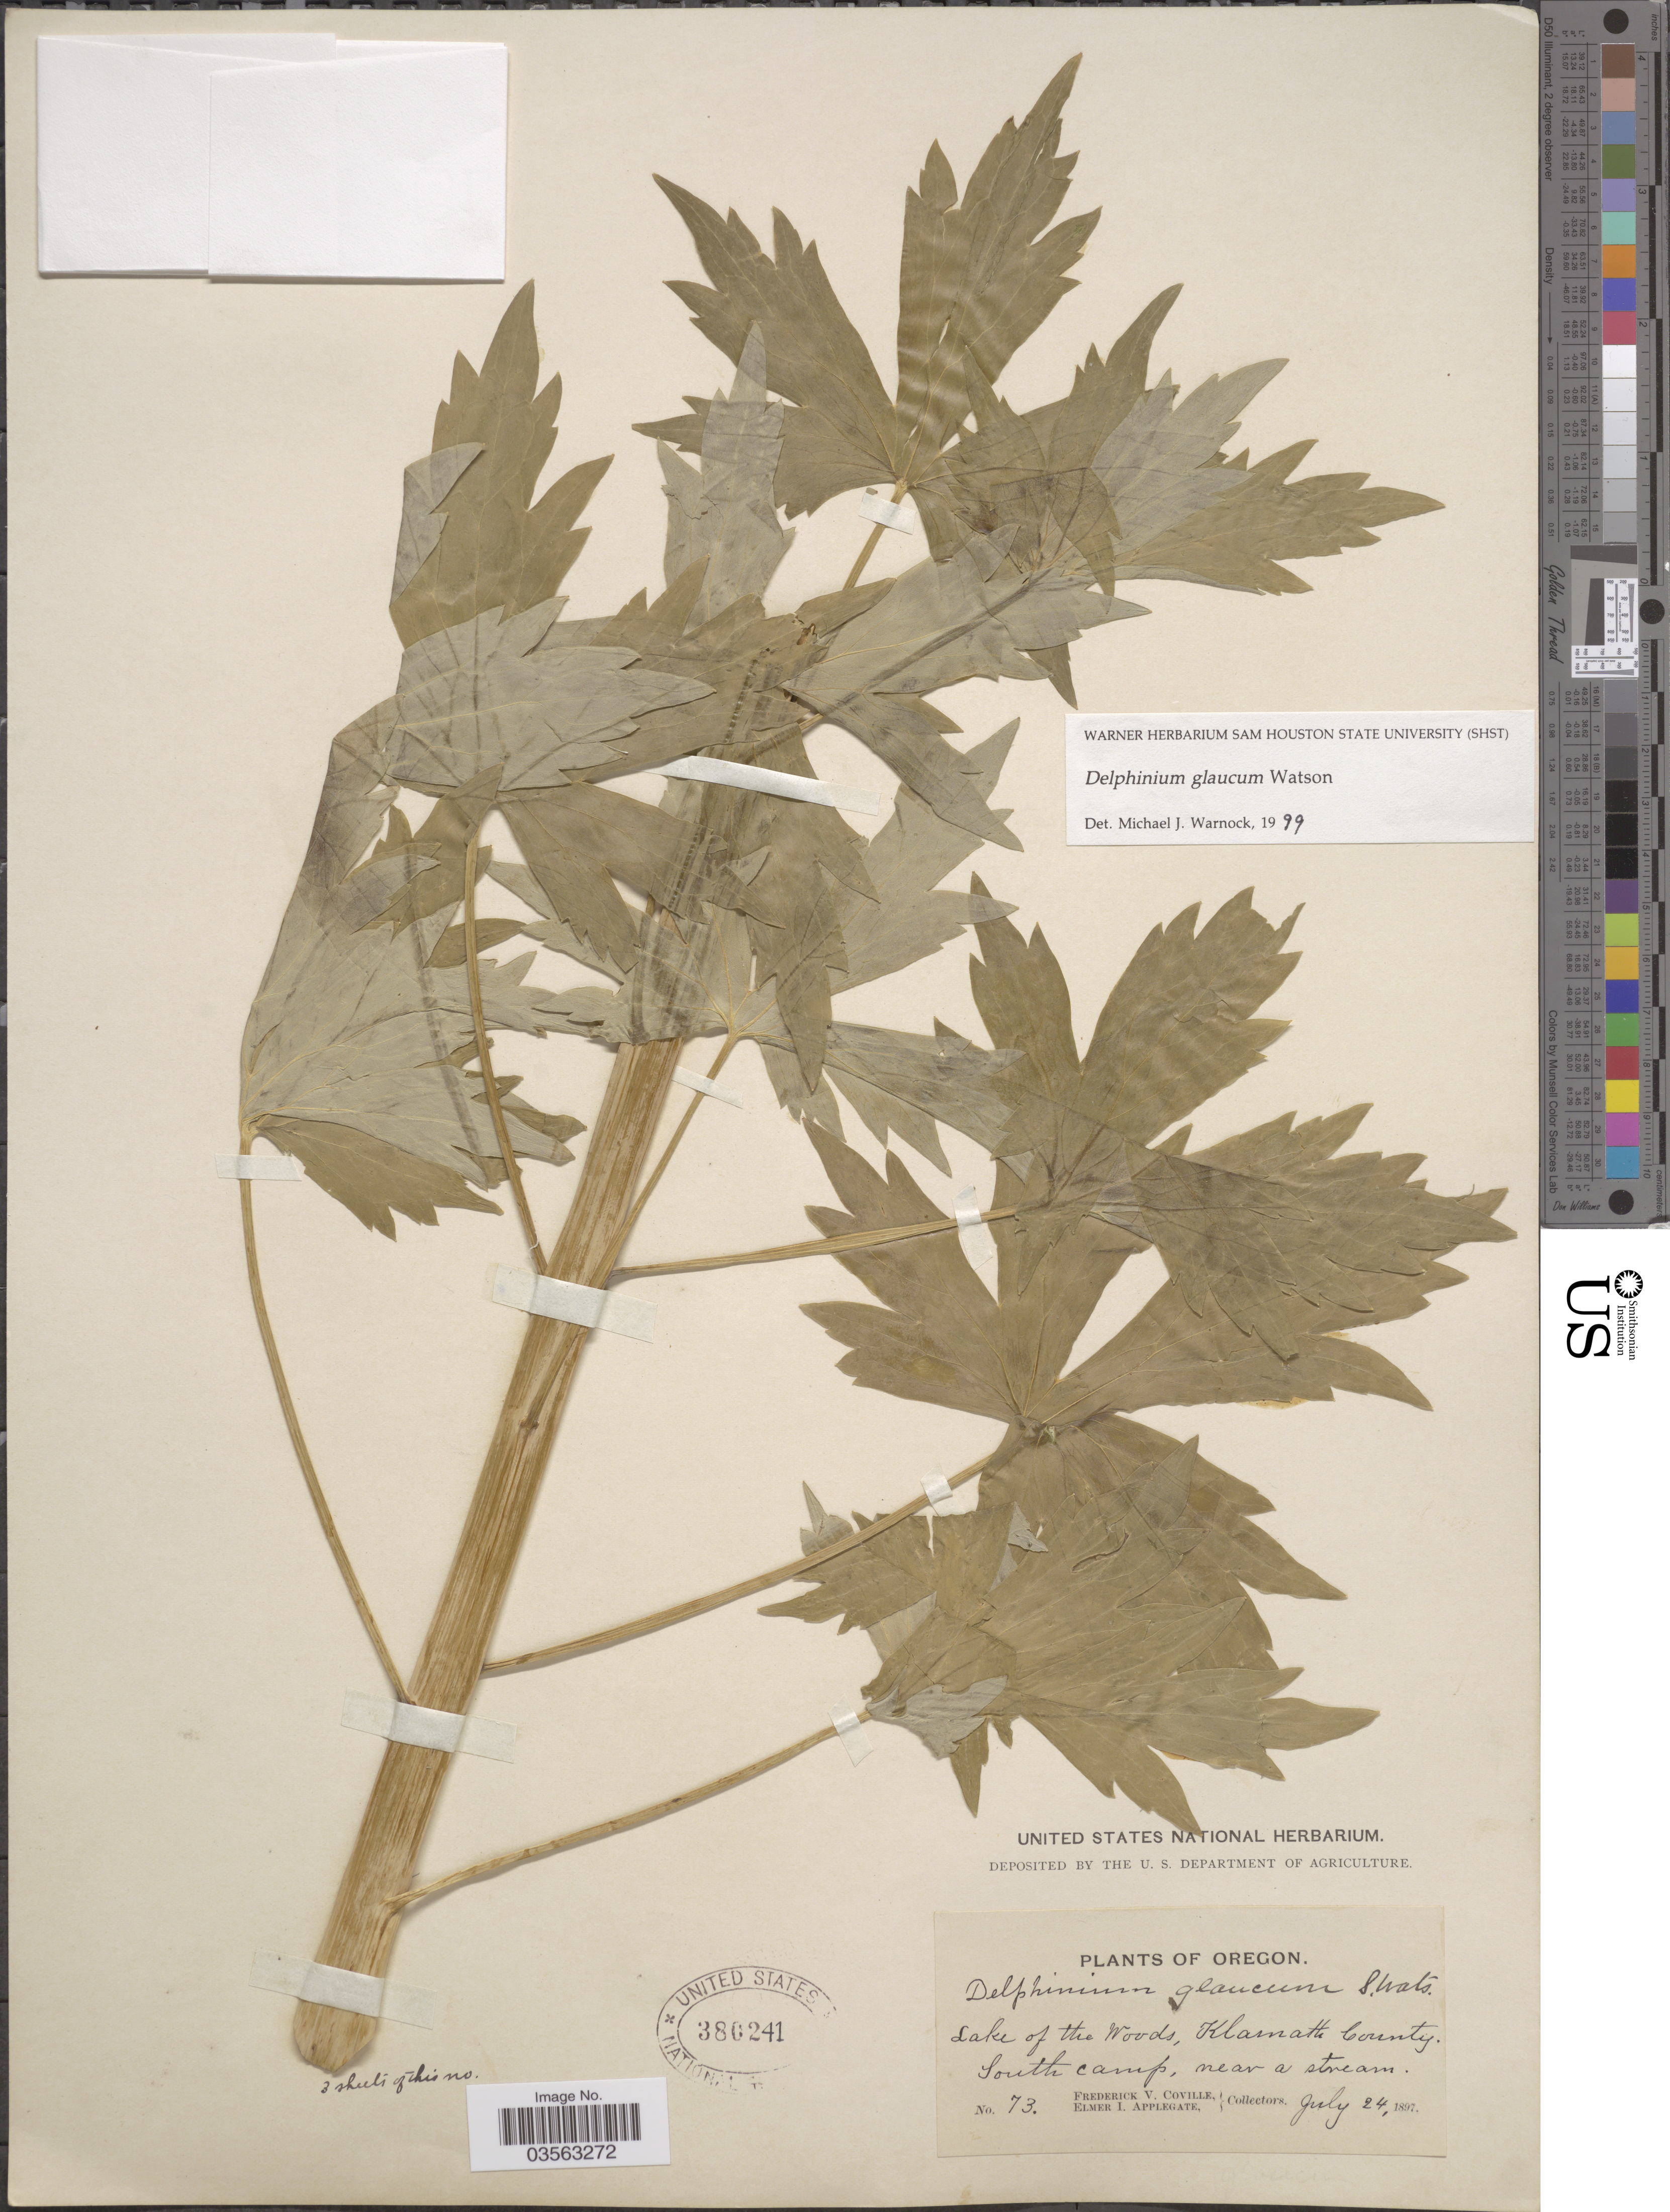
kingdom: Plantae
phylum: Tracheophyta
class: Magnoliopsida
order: Ranunculales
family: Ranunculaceae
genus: Delphinium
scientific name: Delphinium glaucum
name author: S. Watson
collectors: F. V. Coville & E. I. Applegate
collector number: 73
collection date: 1897-07-24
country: United States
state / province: Oregon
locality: Lake of the Woods, Klamath County. South Camp, near a stream.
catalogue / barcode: US 380241